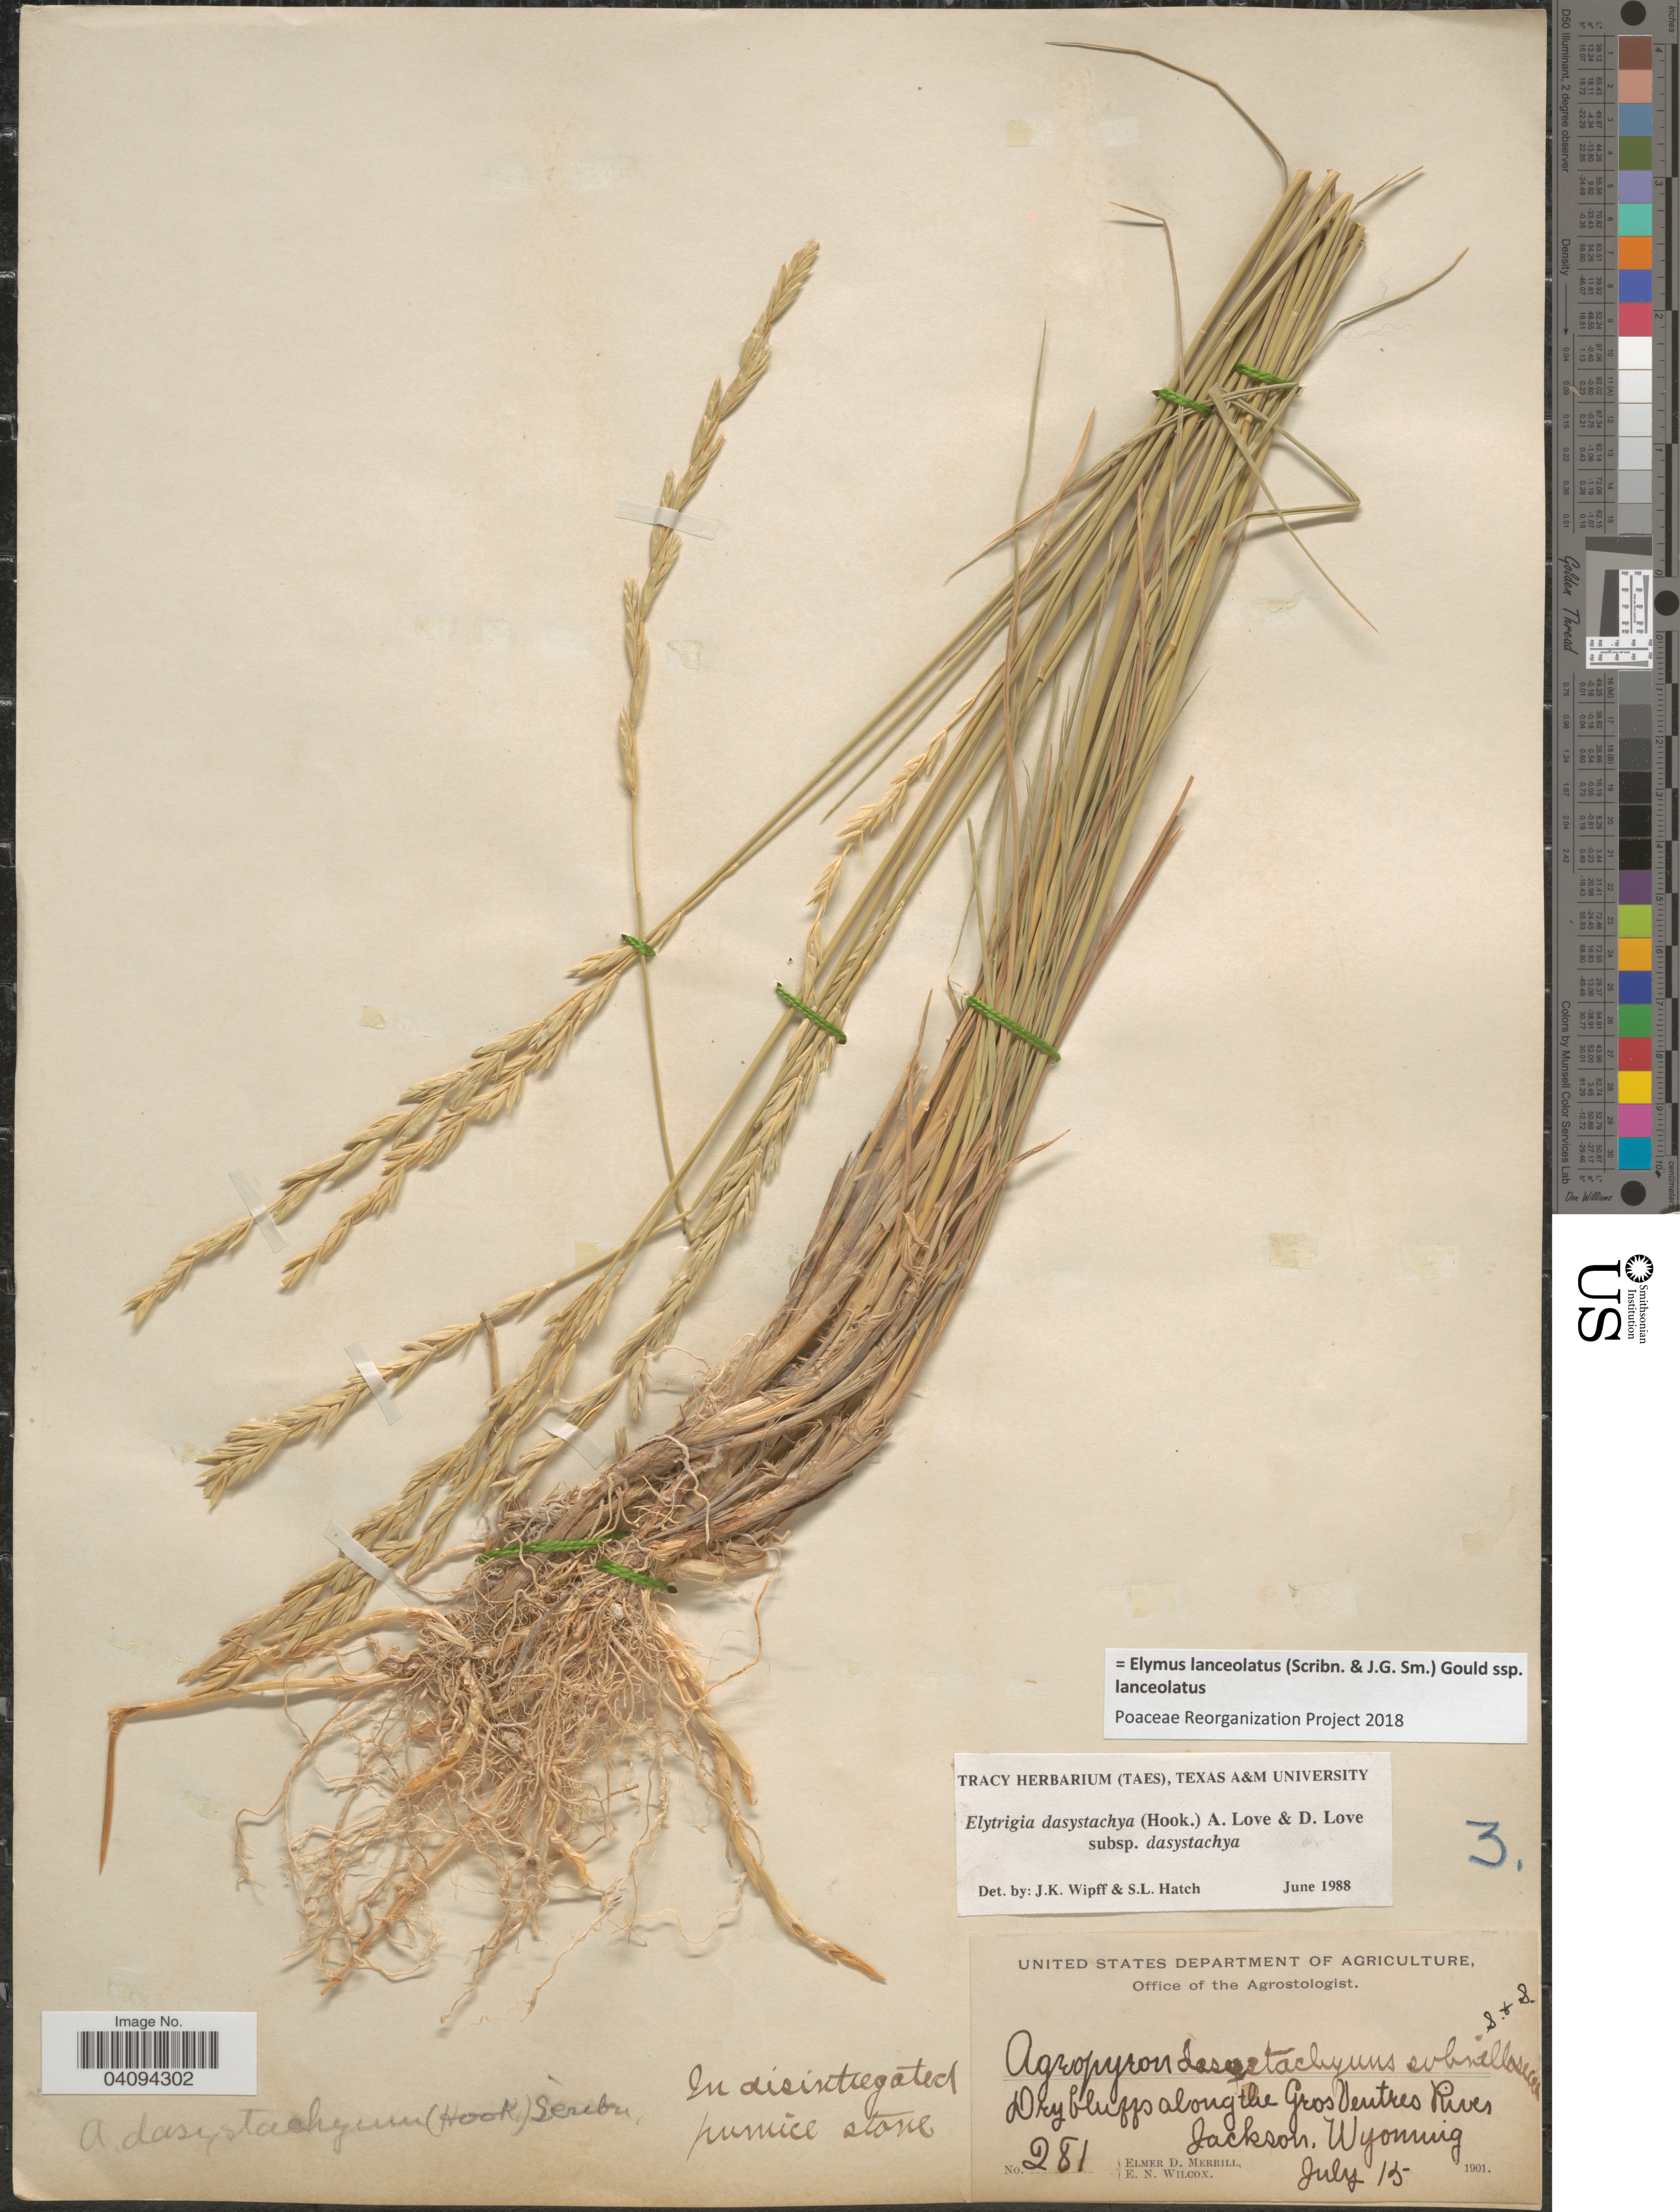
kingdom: Plantae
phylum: Tracheophyta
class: Liliopsida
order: Poales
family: Poaceae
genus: Elymus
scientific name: Elymus lanceolatus subsp. lanceolatus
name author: (Scribn. & J.G. Sm.) Gould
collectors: E. D. Merrill & E. Wilcox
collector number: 281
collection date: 1901-07-15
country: United States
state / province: Wyoming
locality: Dry bluffs along the Gros Ventres River. Jackson.